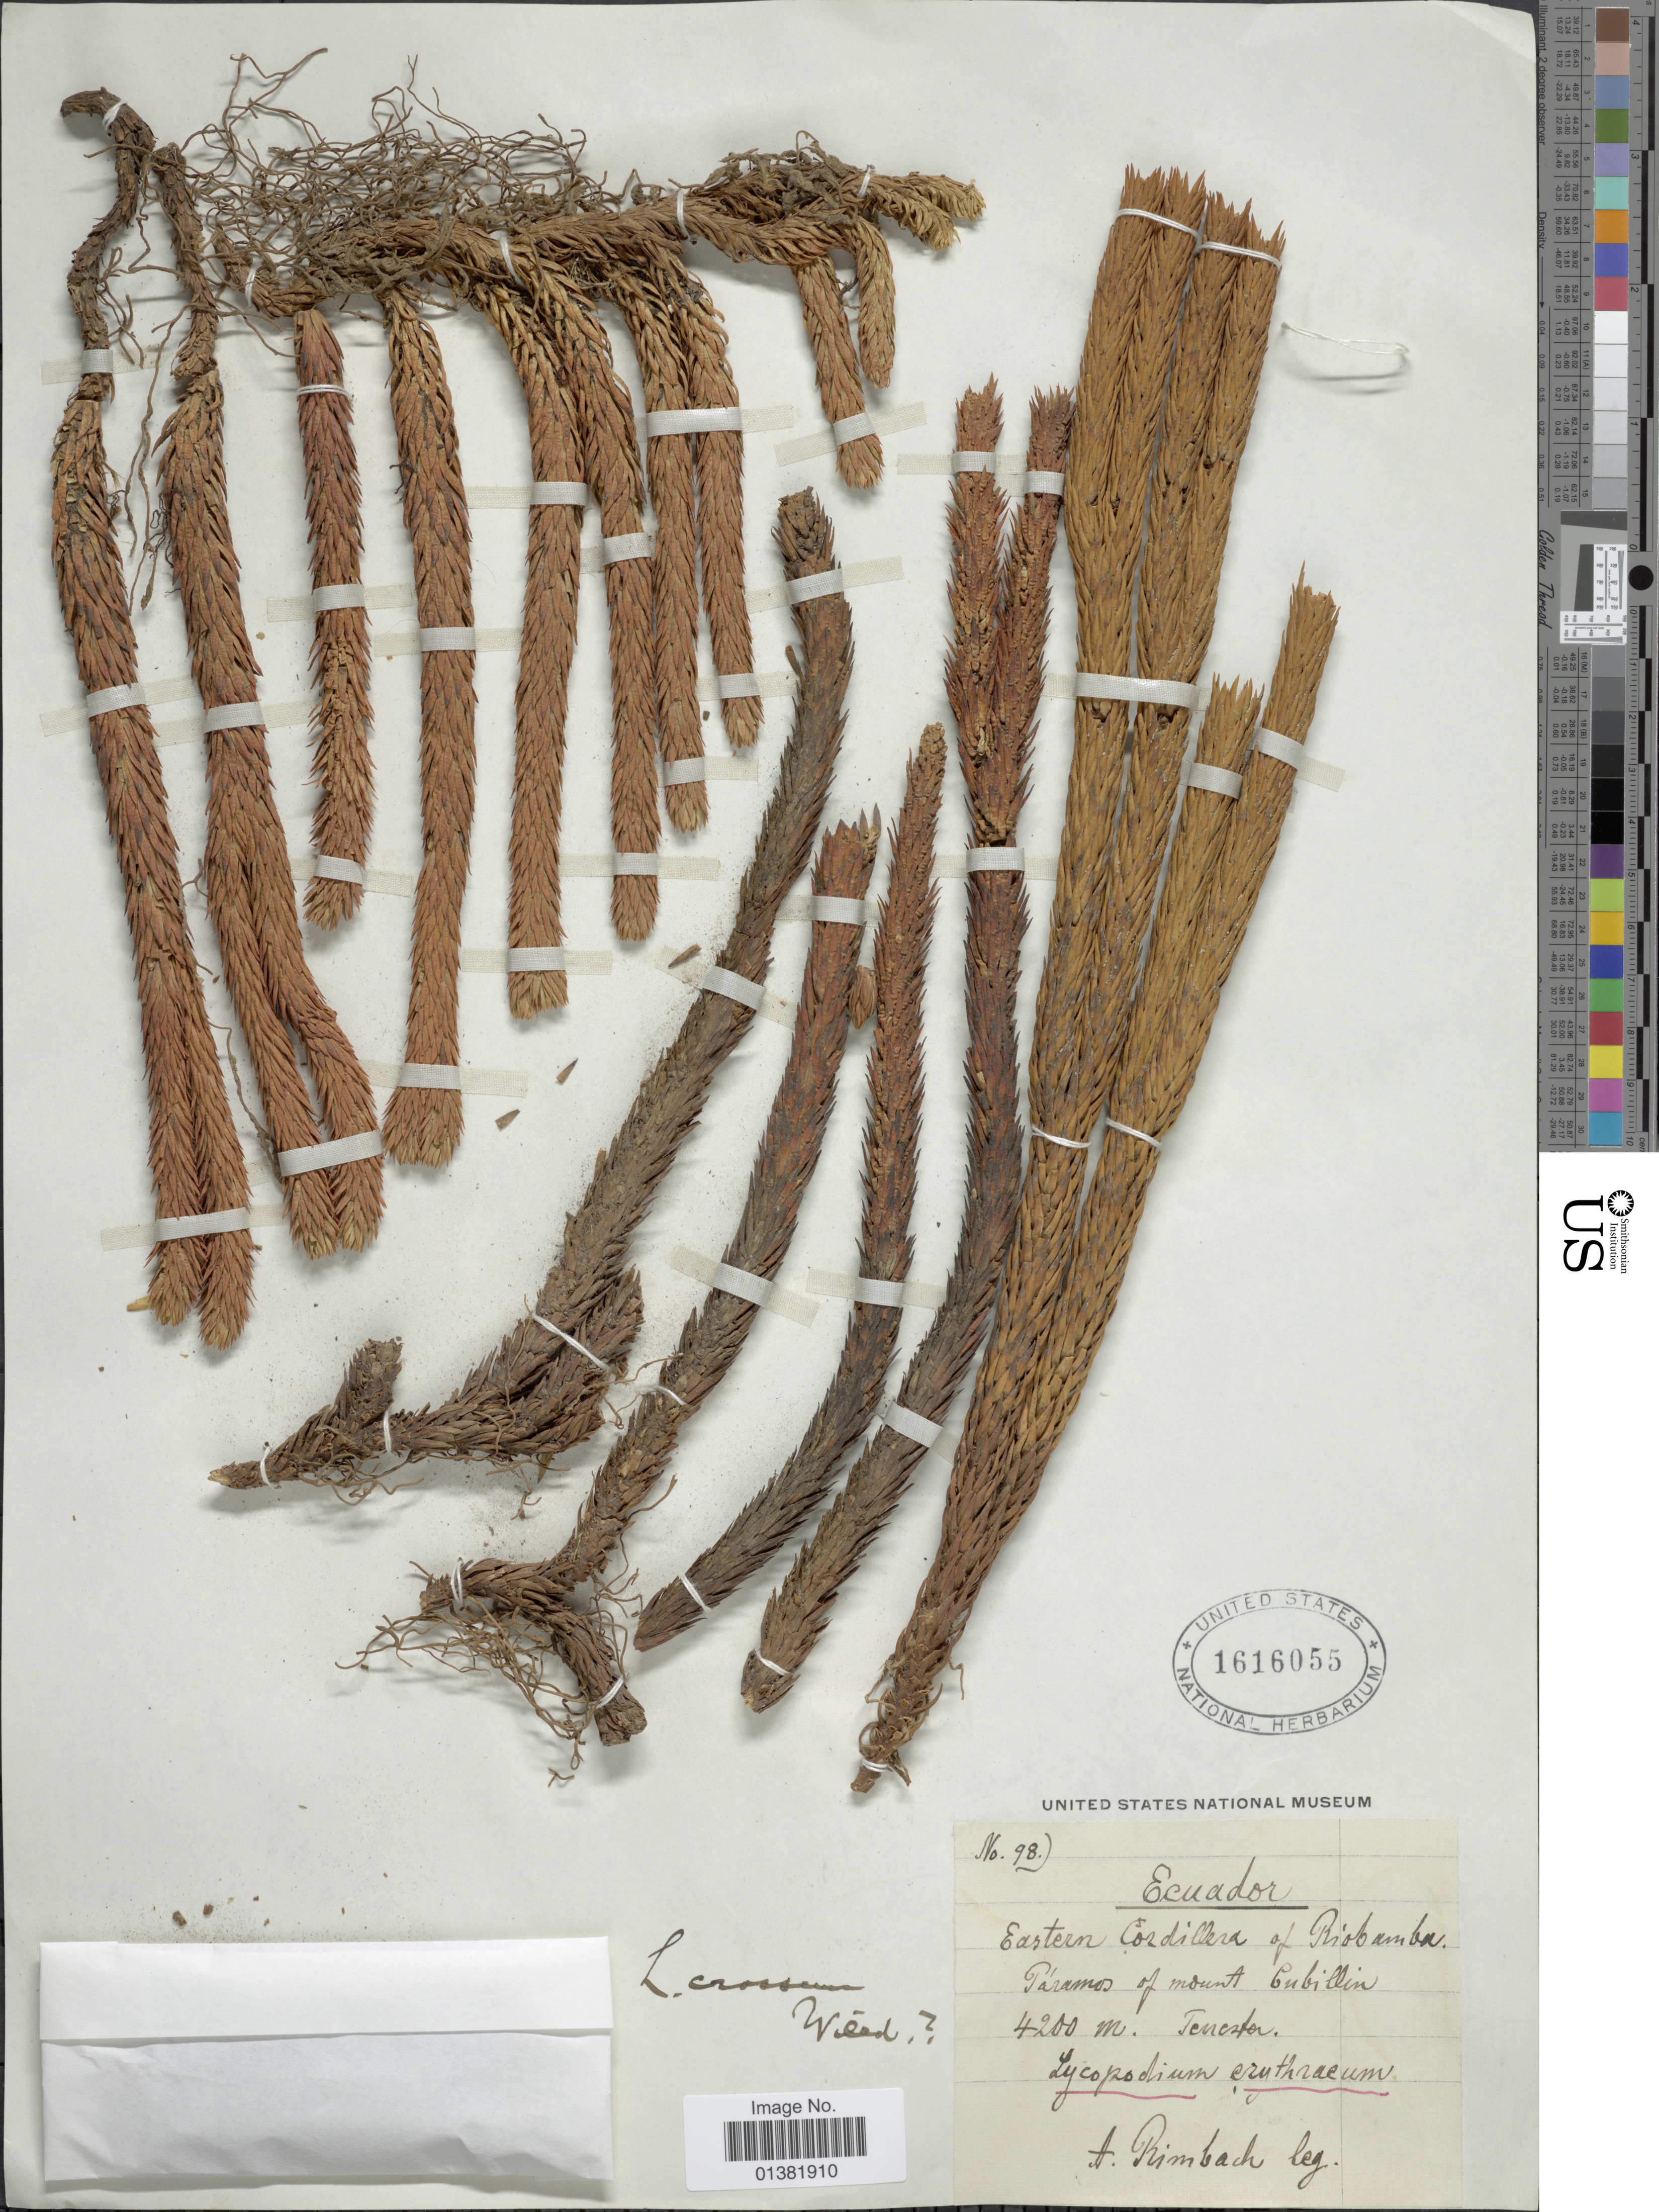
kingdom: Plantae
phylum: Tracheophyta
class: Lycopodiopsida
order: Lycopodiales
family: Lycopodiaceae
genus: Phlegmariurus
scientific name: Phlegmariurus crassus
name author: (Humb. & Bonpl. ex Willd.) B. Øllg.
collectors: A. Rimbach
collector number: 98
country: Ecuador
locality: Eastern Cordillera of Riobamba, Páramos of mount Cubillin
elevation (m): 4200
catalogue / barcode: US 1616055